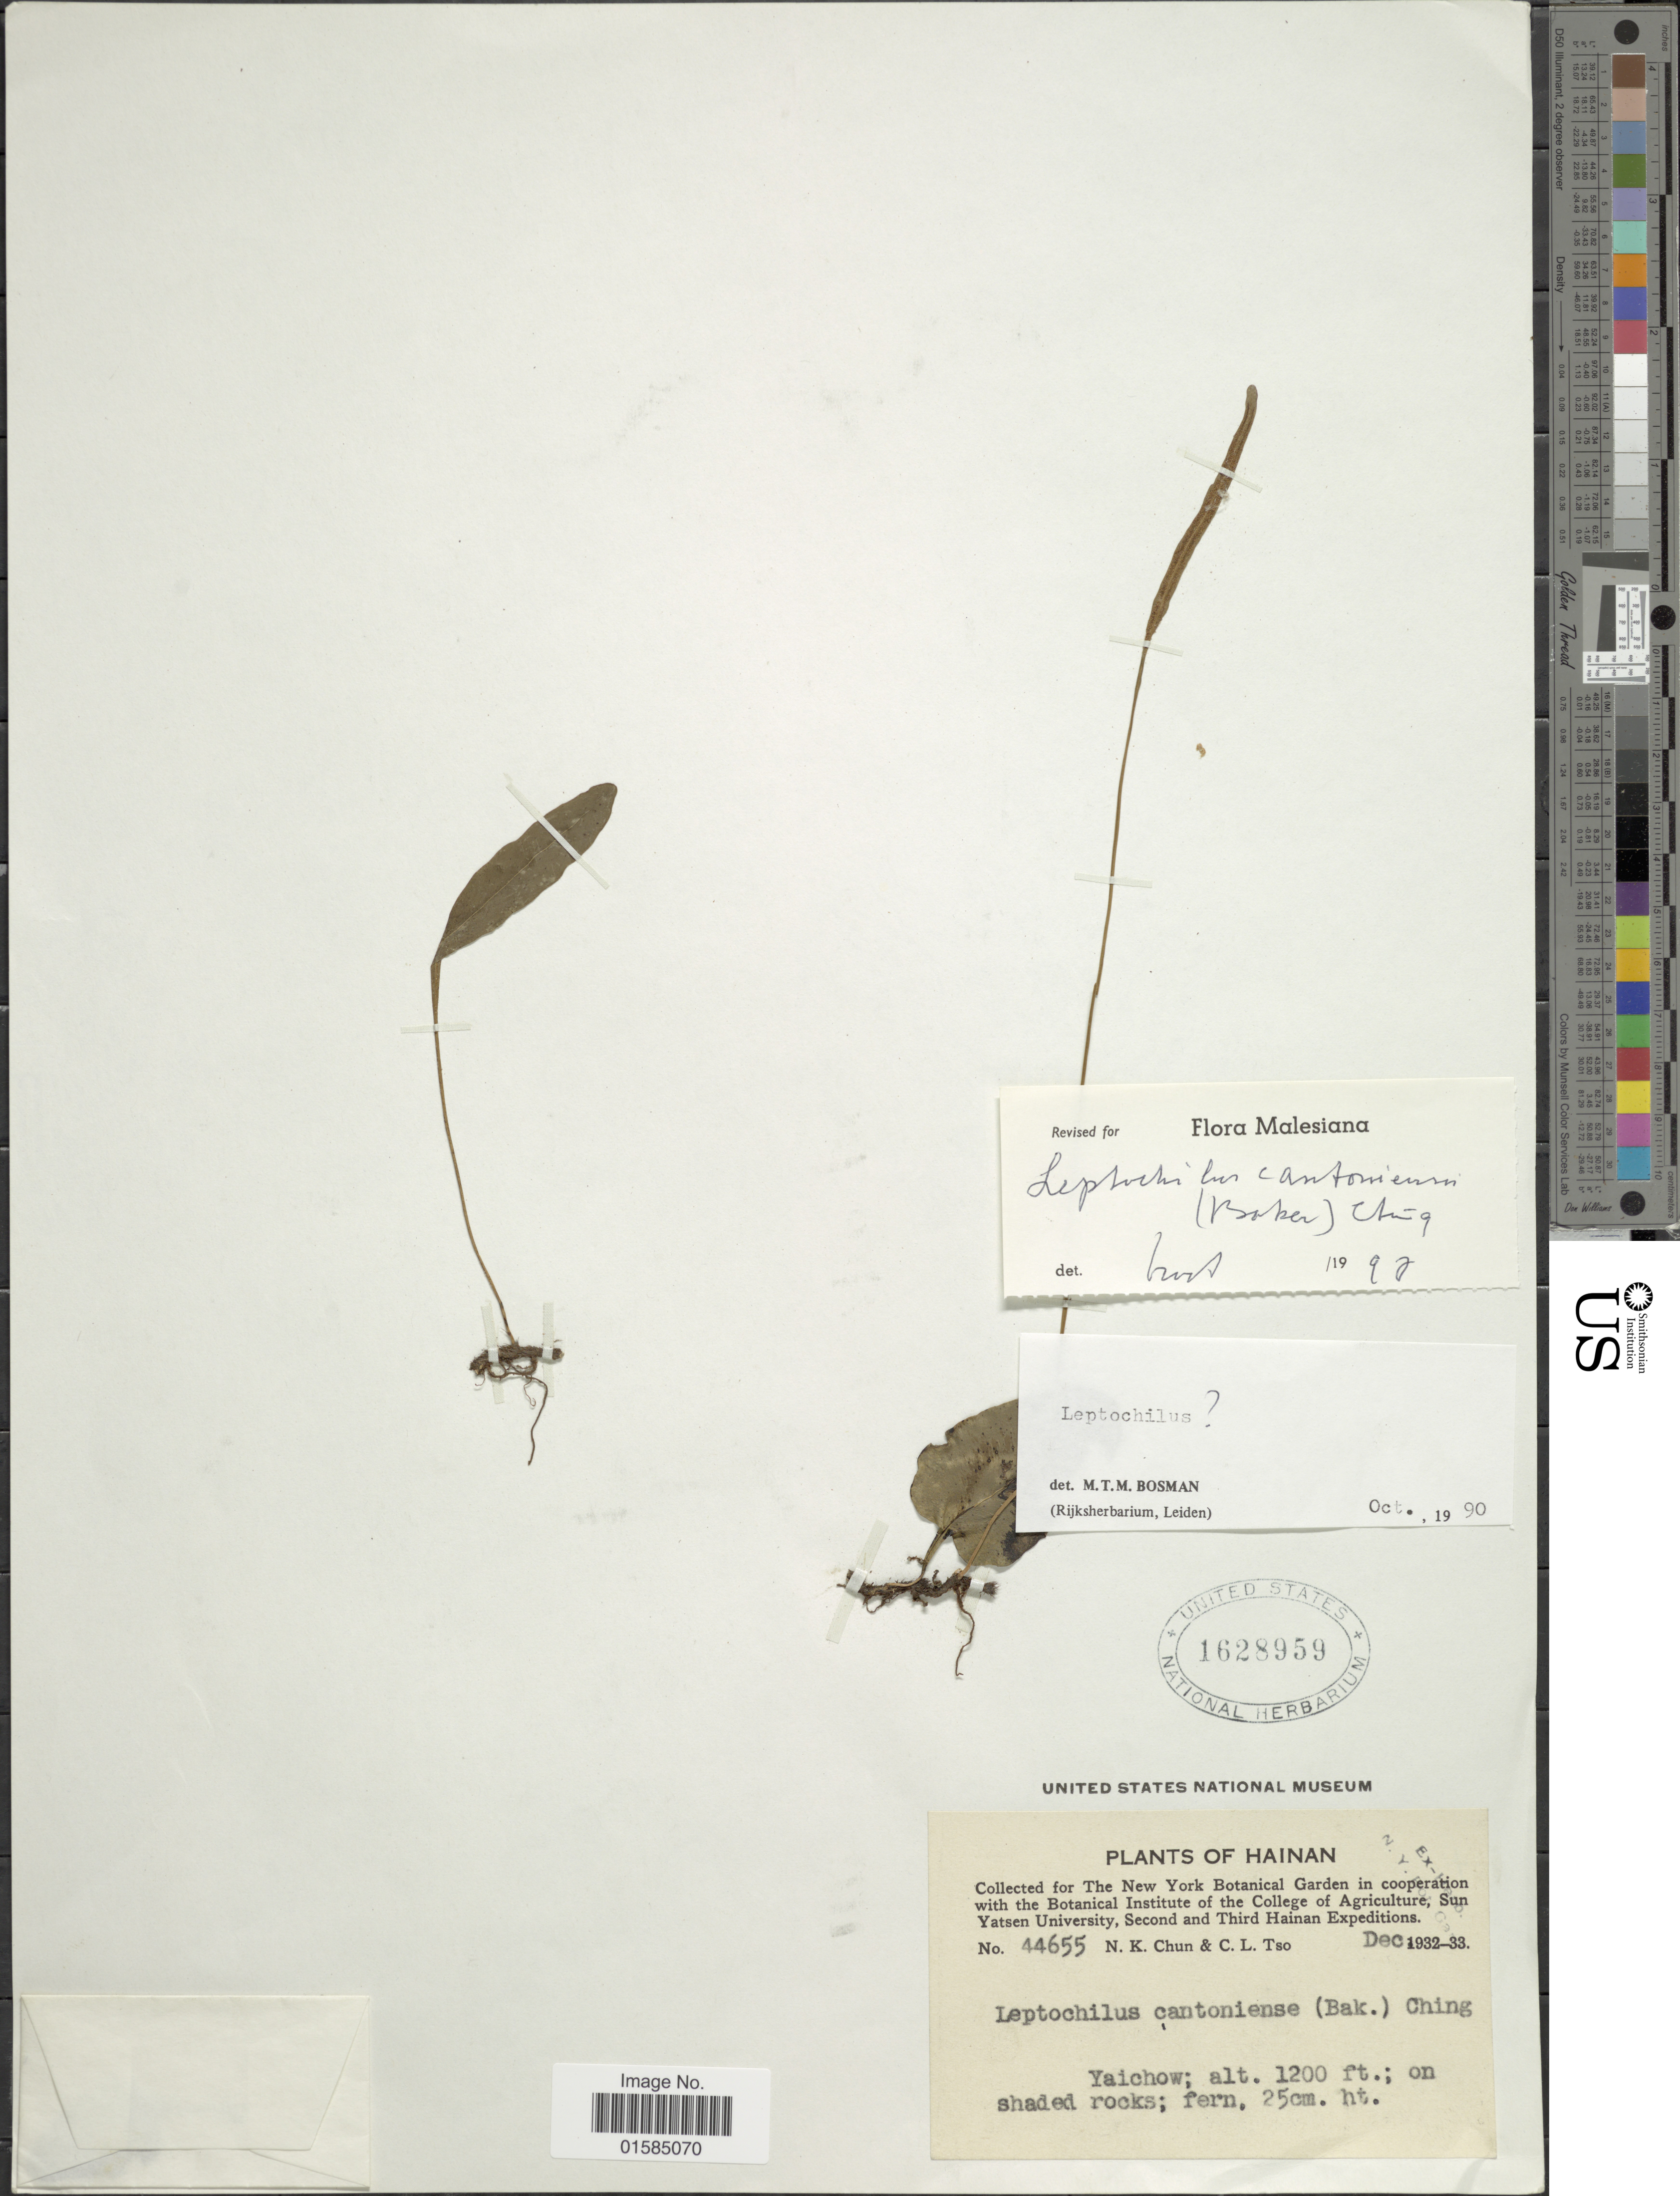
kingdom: Plantae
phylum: Tracheophyta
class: Polypodiopsida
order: Polypodiales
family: Polypodiaceae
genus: Leptochilus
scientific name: Leptochilus cantoniensis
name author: (Baker) Ching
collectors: N. K. Chun & C. Tso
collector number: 44655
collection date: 1932-12/1933-12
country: China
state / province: Hainan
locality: Hainan, Yaichow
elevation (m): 366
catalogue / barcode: US 1628959